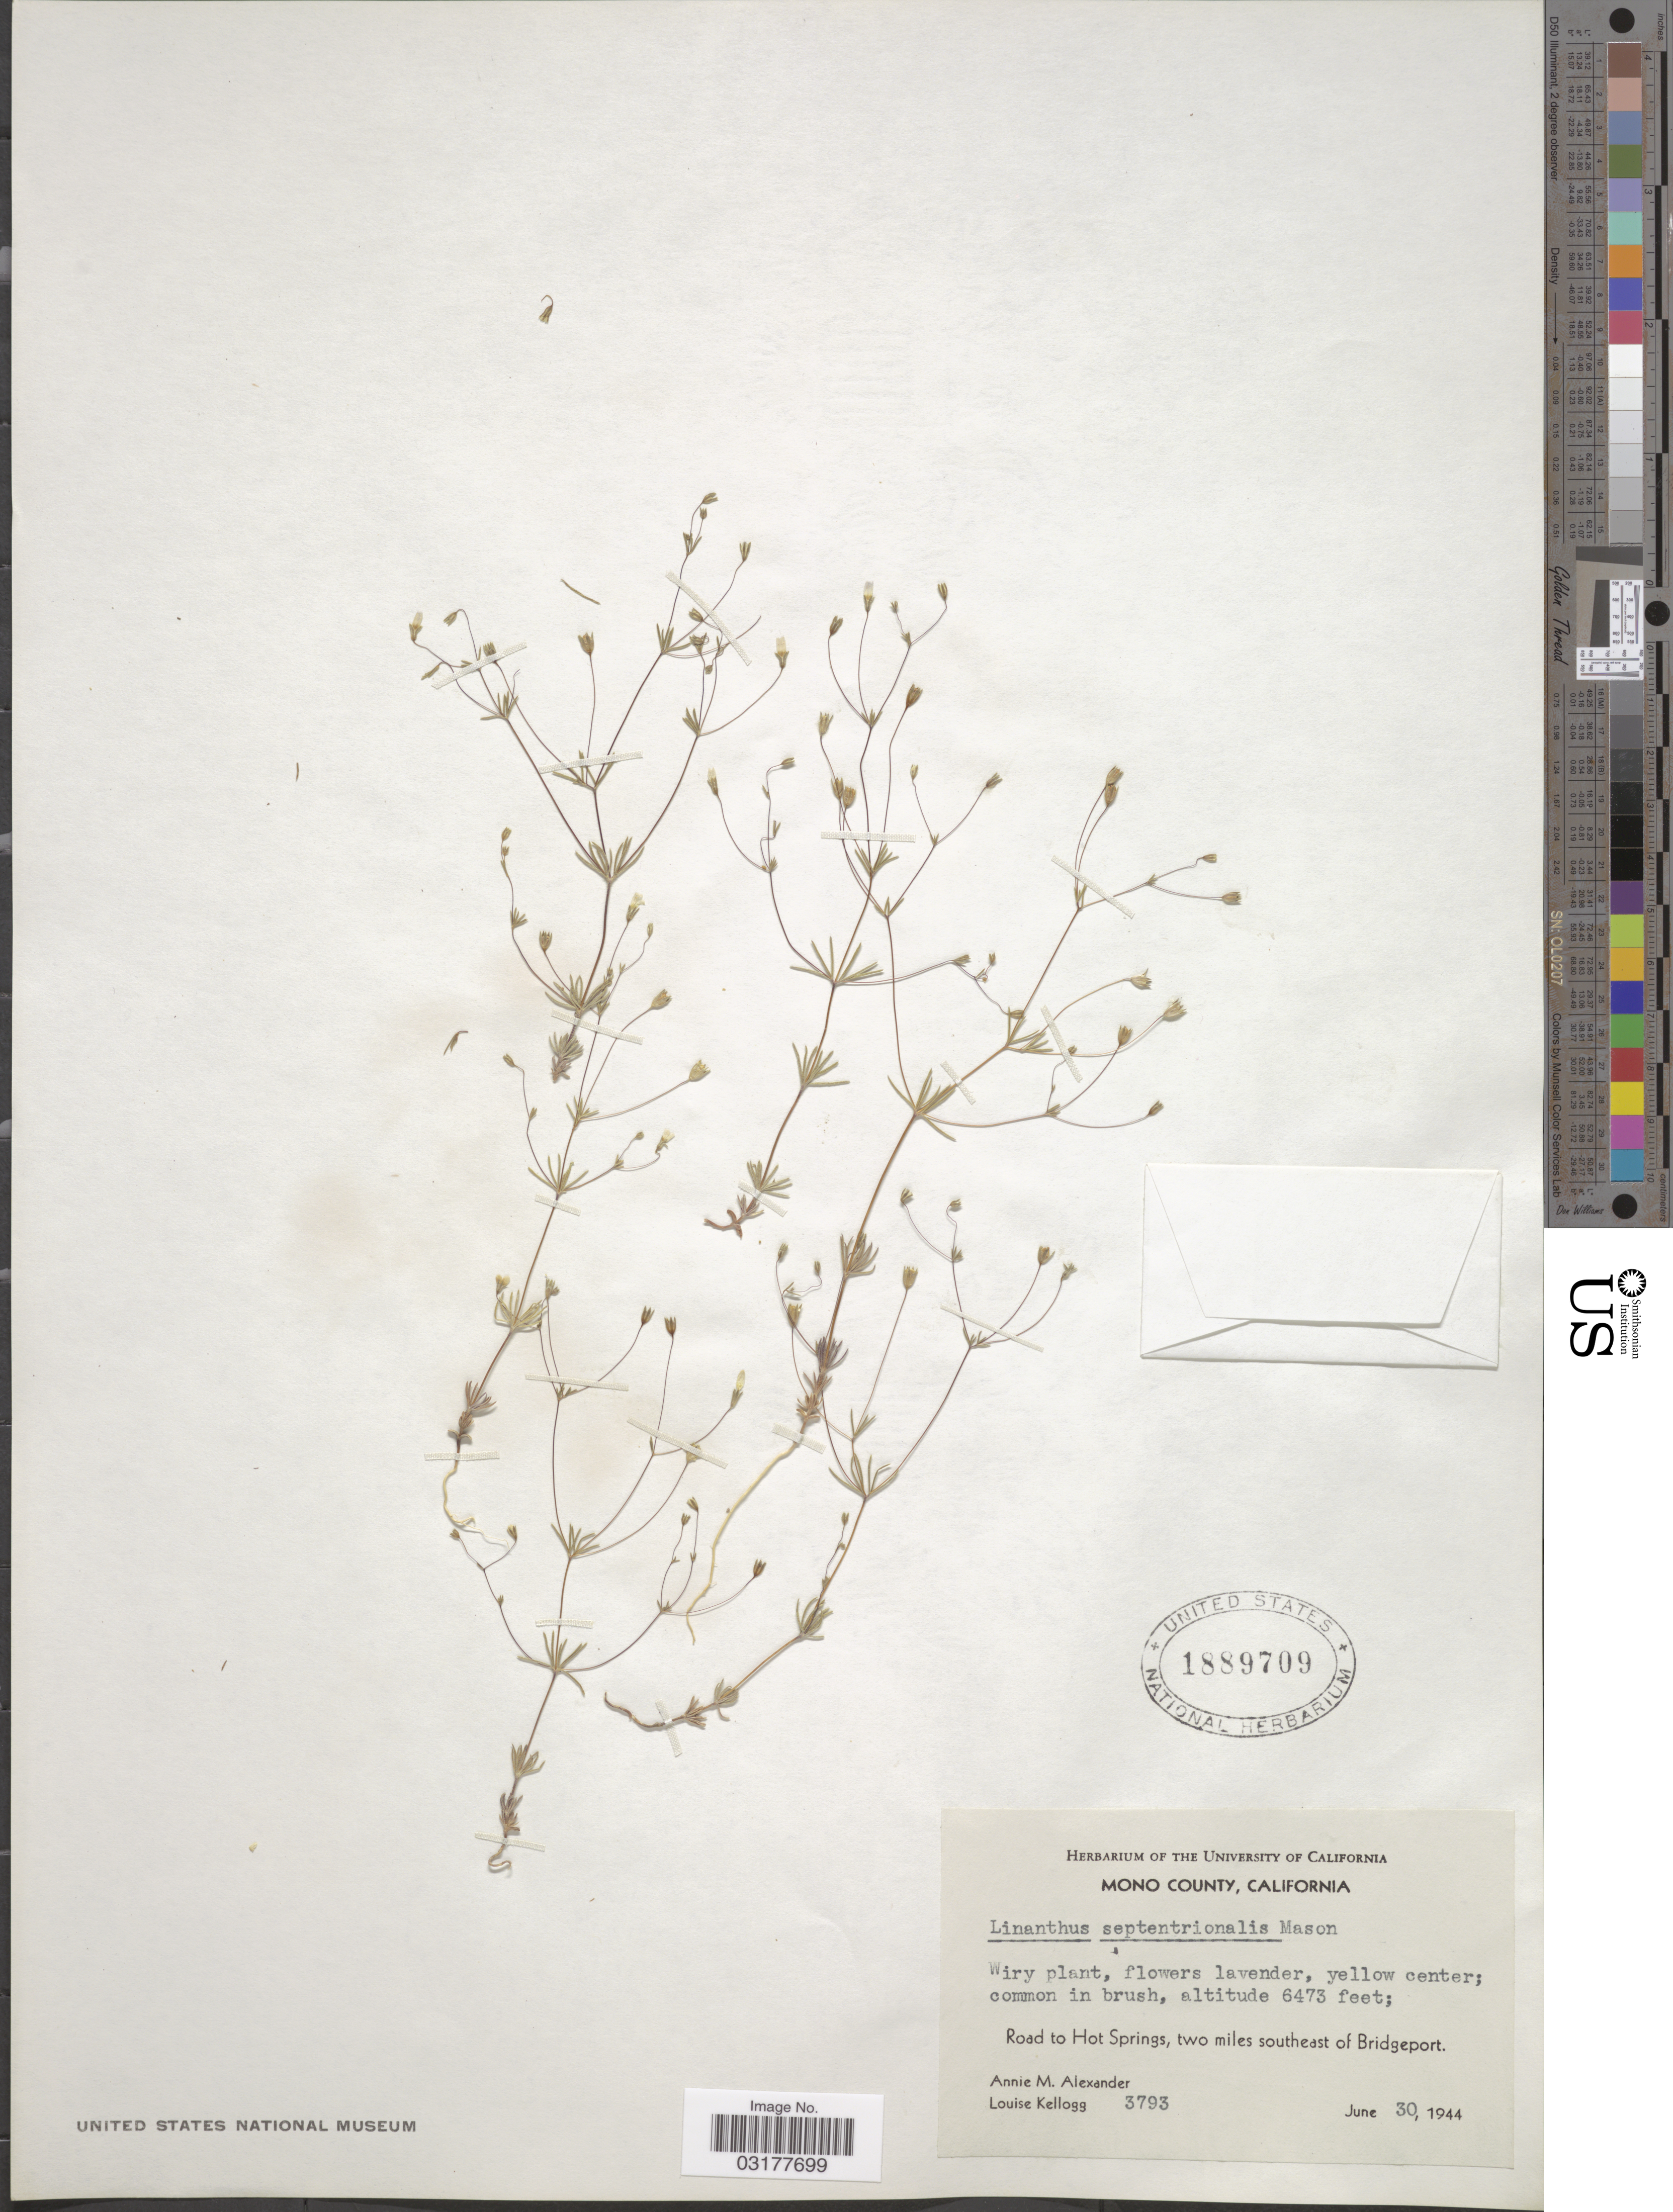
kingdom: Plantae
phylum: Tracheophyta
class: Magnoliopsida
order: Ericales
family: Polemoniaceae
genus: Leptosiphon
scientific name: Leptosiphon septentrionalis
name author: (H. Mason) J.M. Porter & L.A. Johnson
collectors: A. M. Alexander & L. Kellogg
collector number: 3793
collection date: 1944-06-30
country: United States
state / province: California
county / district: Modoc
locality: Modoc County. Road to Hot Springs, two miles southeast of Bridgeport.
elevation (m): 1973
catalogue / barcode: US 1889709